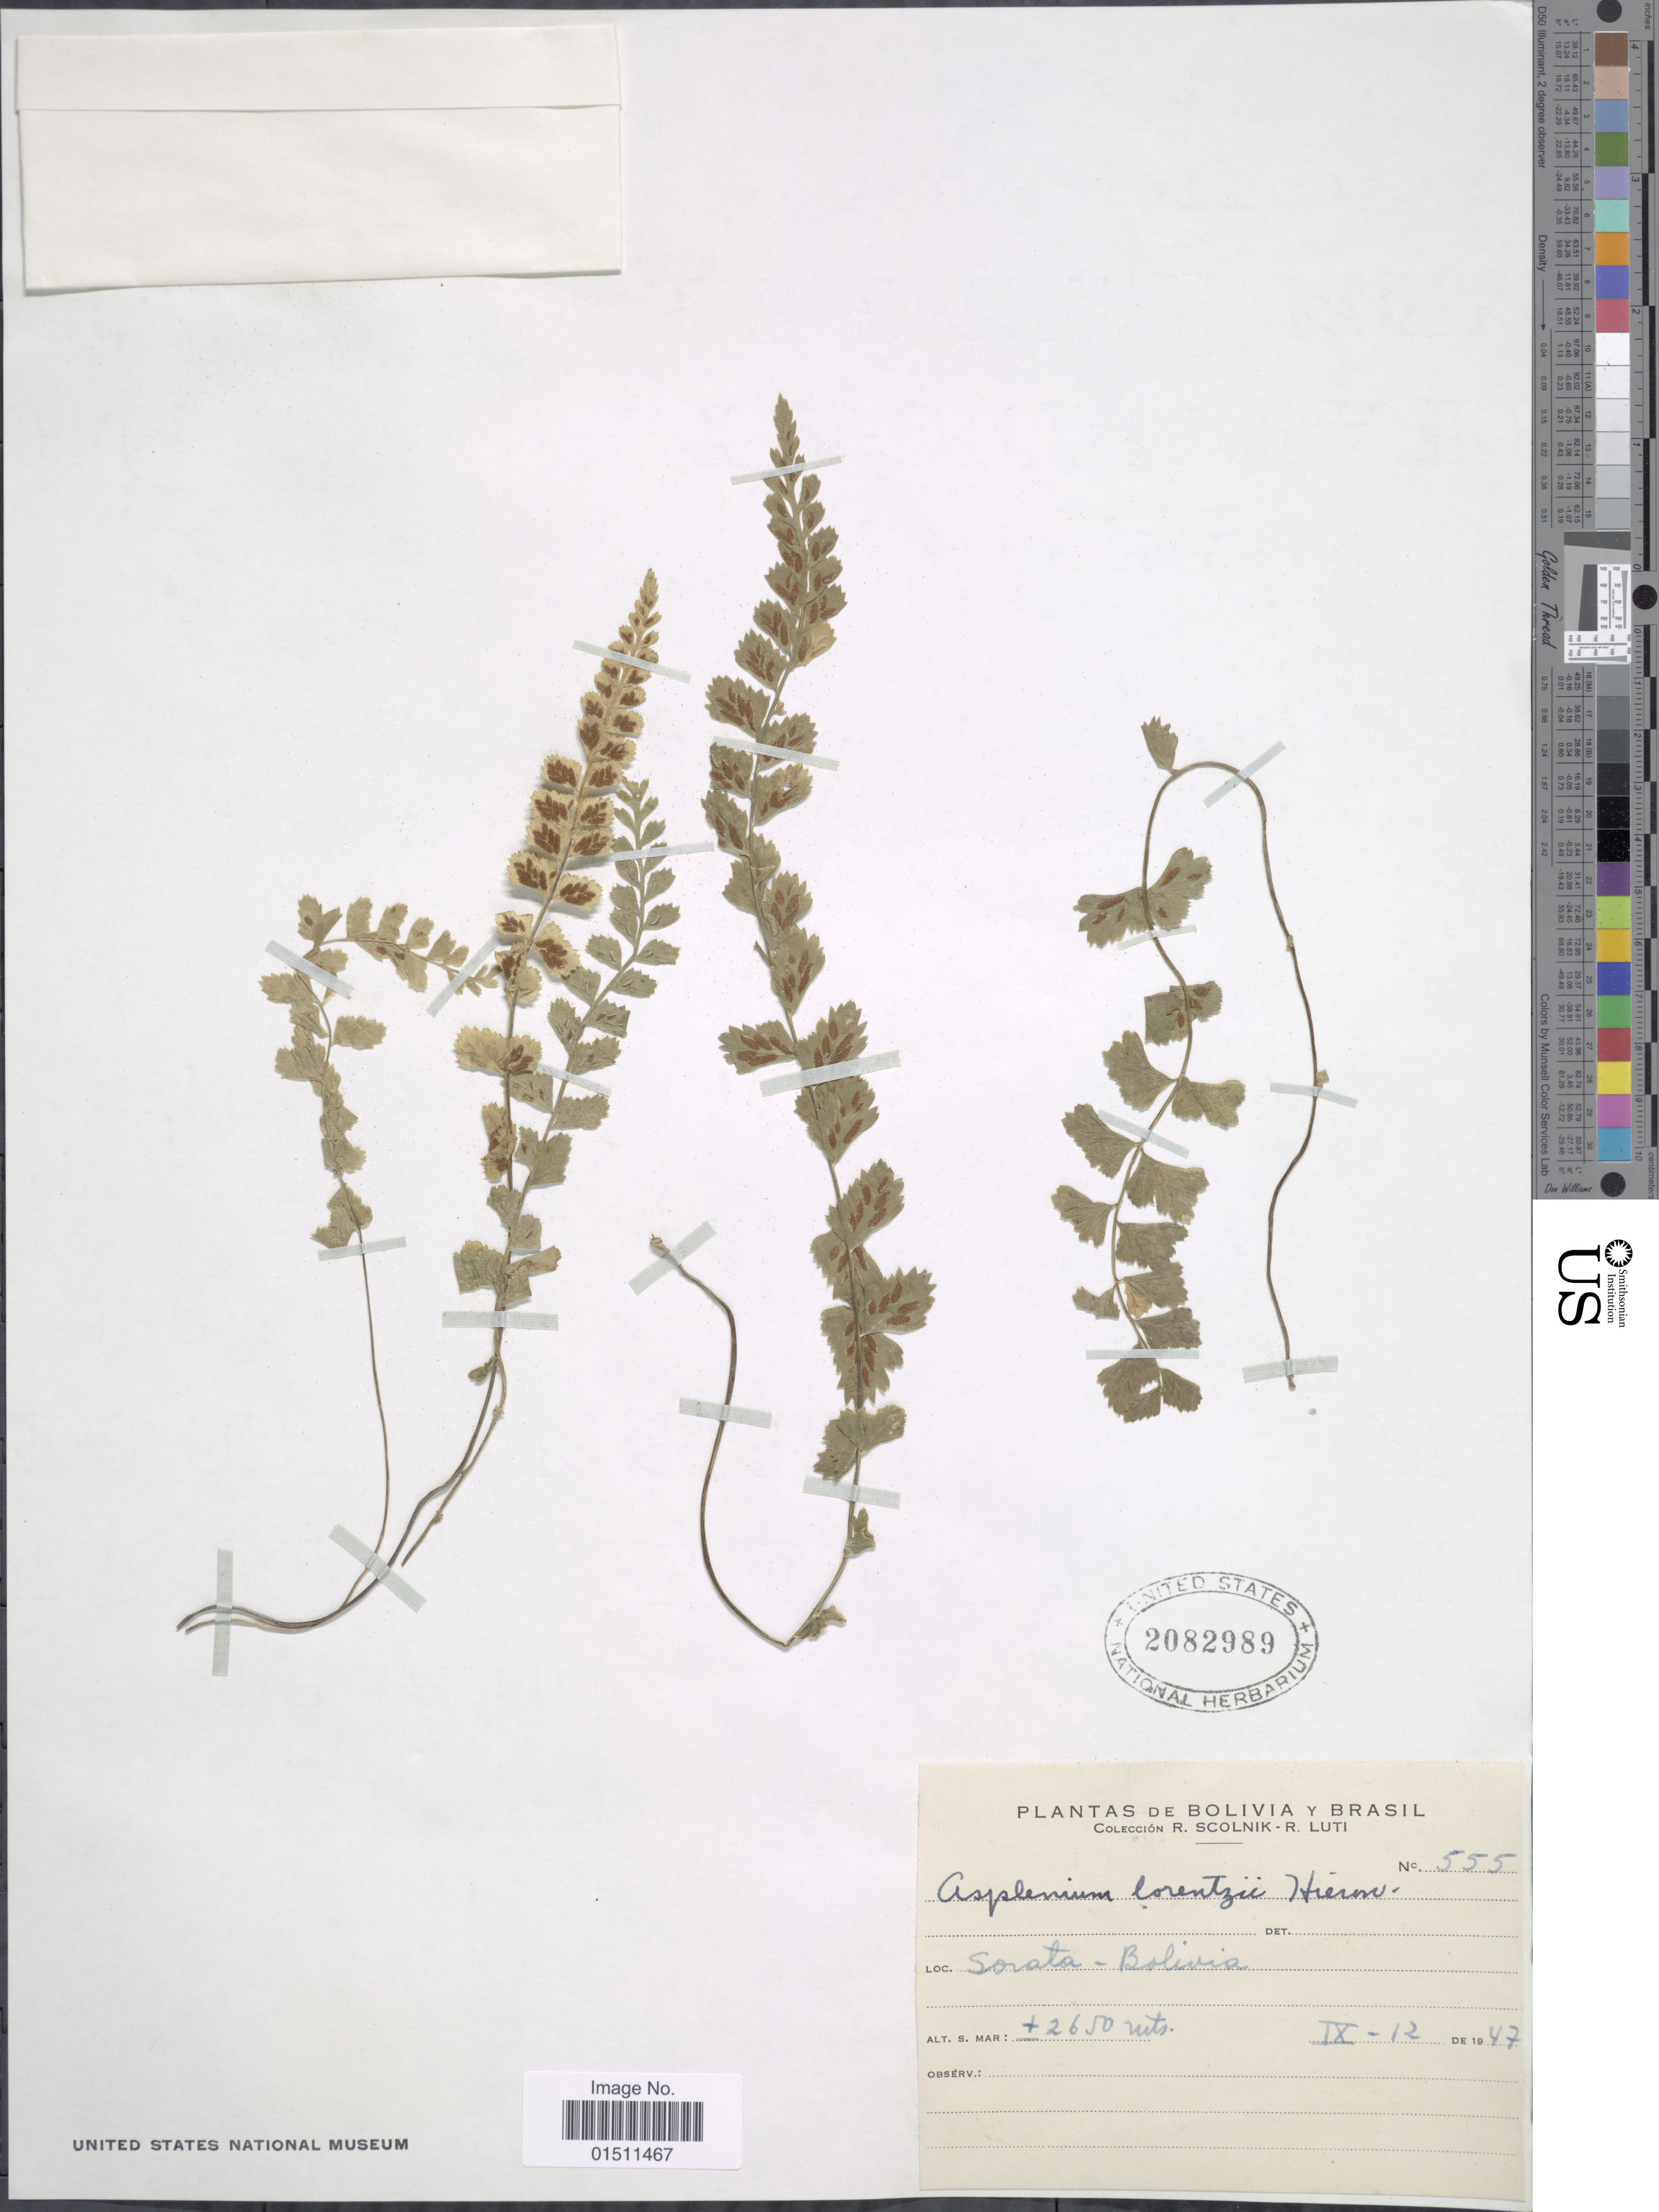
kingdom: Plantae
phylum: Tracheophyta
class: Polypodiopsida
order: Polypodiales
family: Aspleniaceae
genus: Asplenium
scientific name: Asplenium lorentzii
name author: Hieron.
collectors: R. Scolnik & R. Luti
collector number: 555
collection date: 1947-09-12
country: Bolivia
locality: Bolivia, Sorata.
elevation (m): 2650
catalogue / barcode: US 2082989